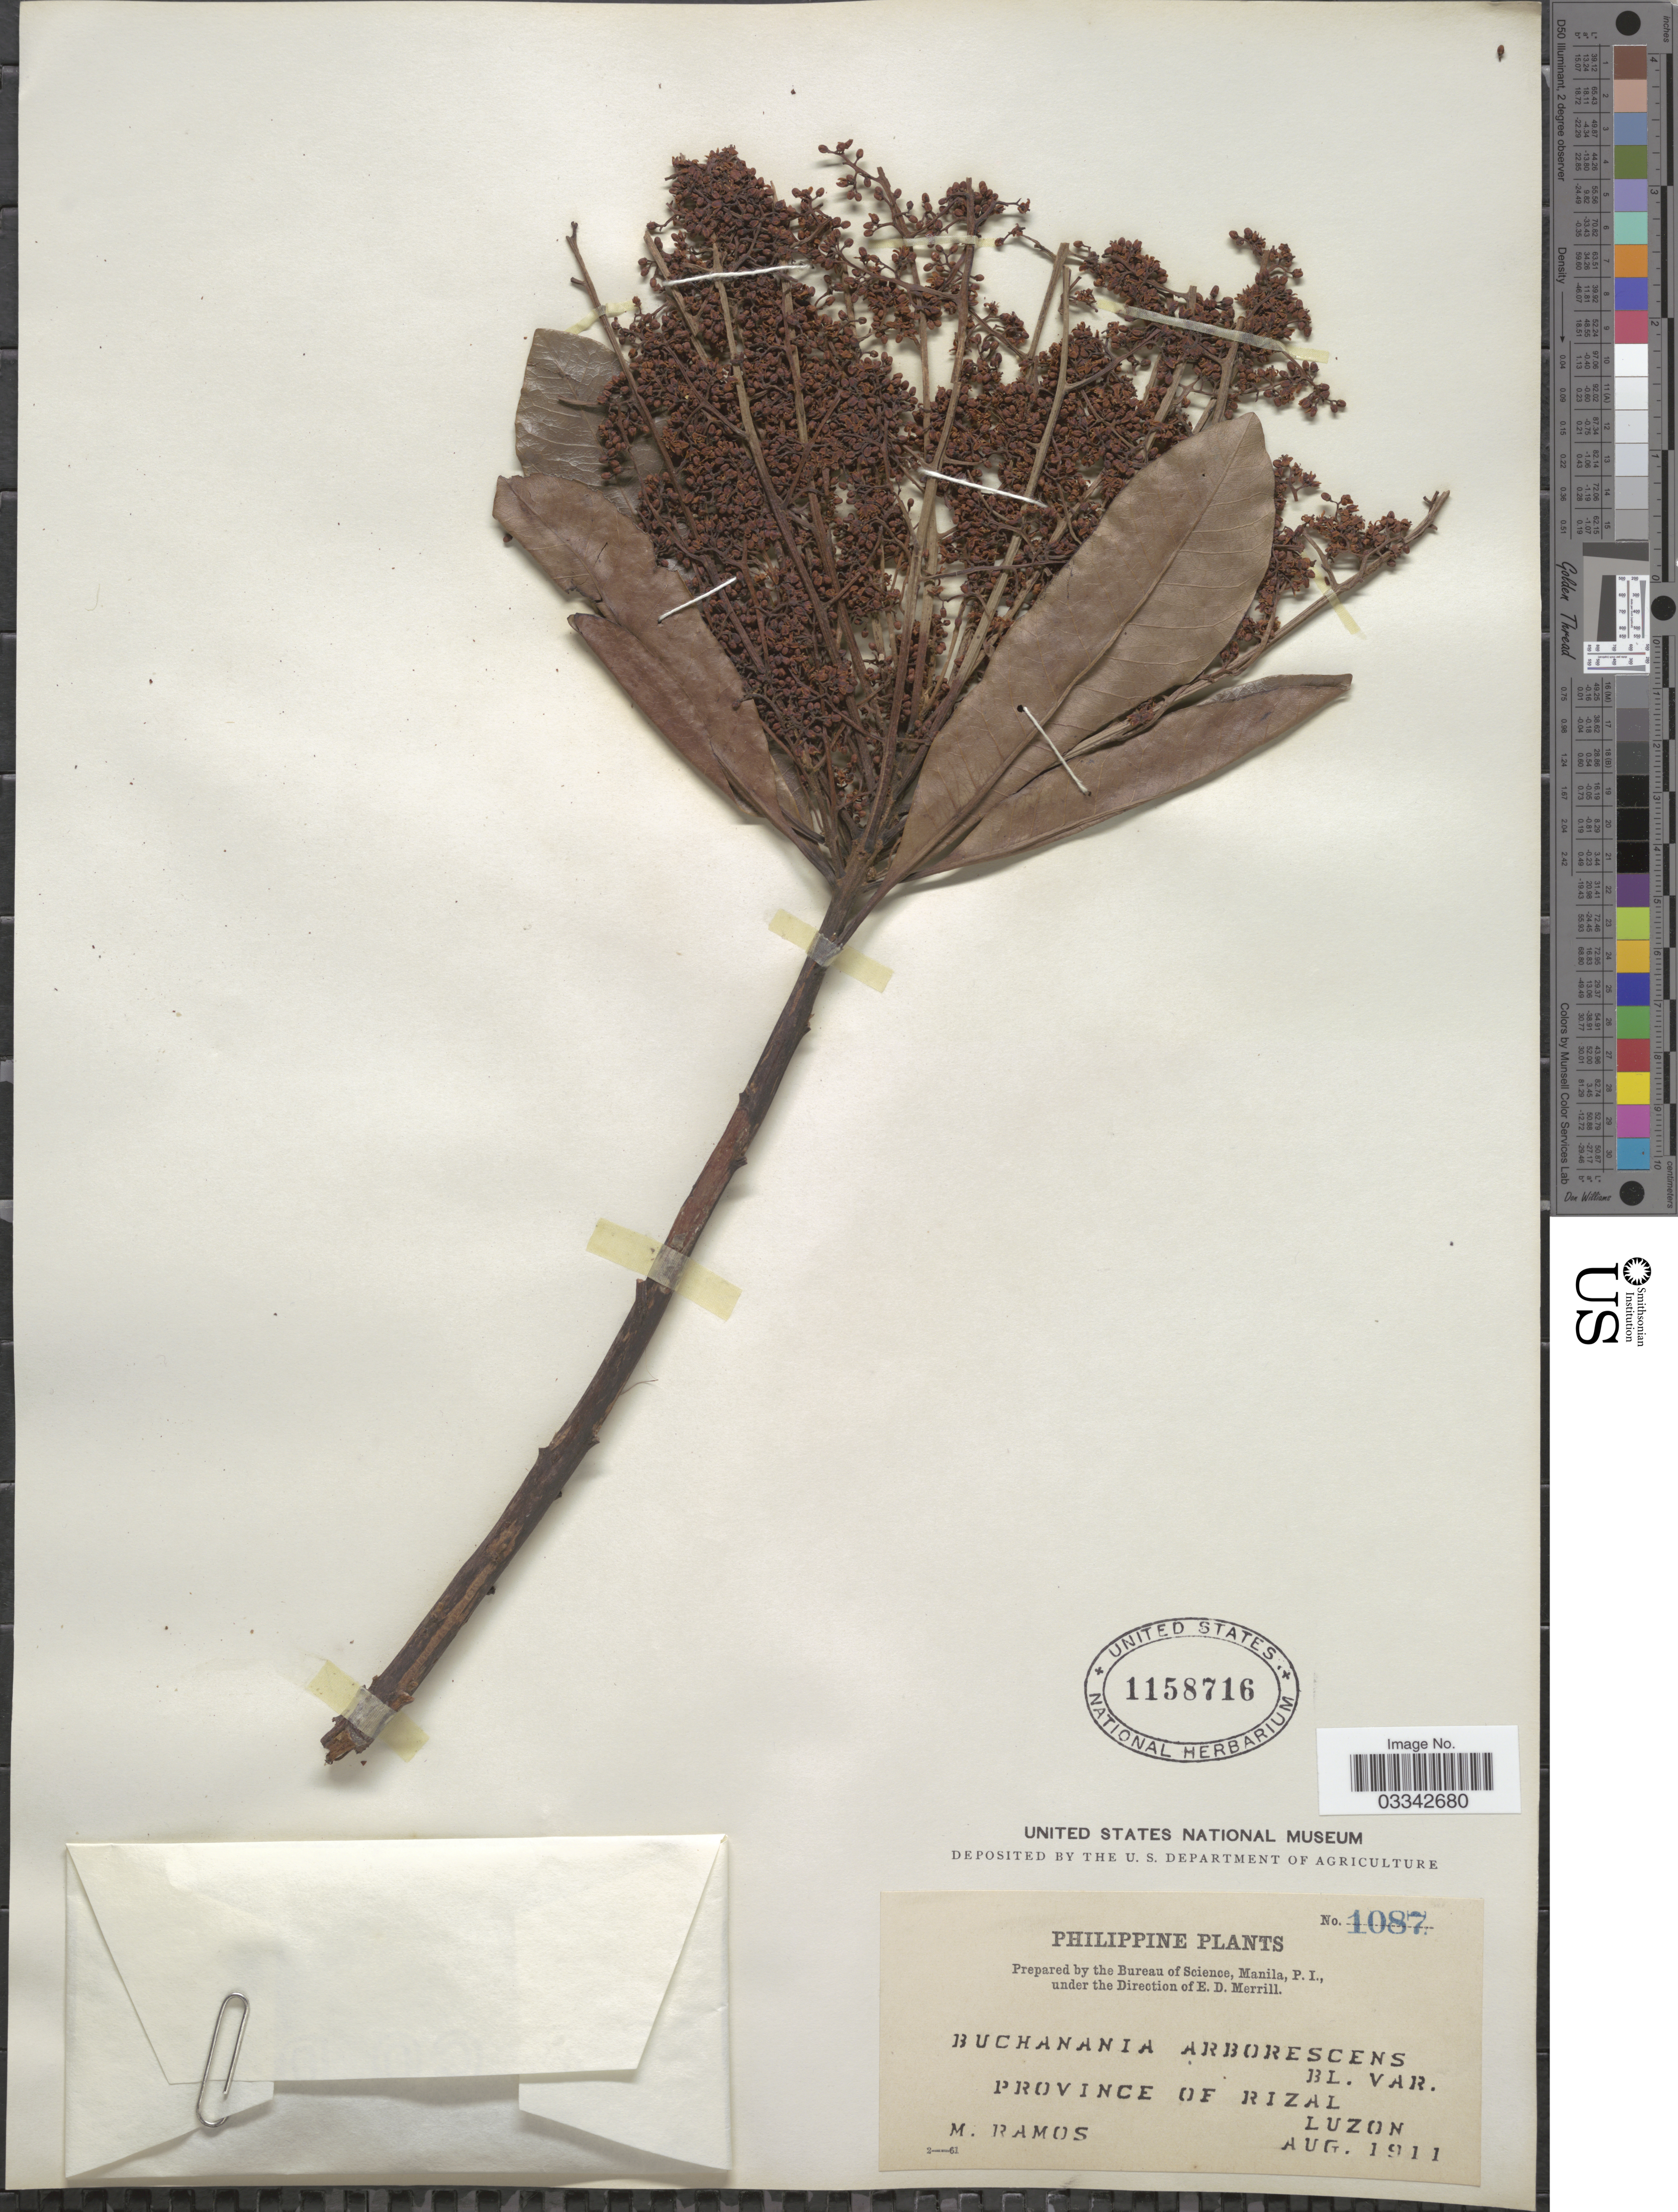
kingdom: Plantae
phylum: Tracheophyta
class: Magnoliopsida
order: Sapindales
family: Anacardiaceae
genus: Buchanania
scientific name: Buchanania arborescens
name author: (Blume) Blume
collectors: M. Ramos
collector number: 1087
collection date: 1911-08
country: Philippines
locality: Province of Rizal, Luzon.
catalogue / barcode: US 1158716